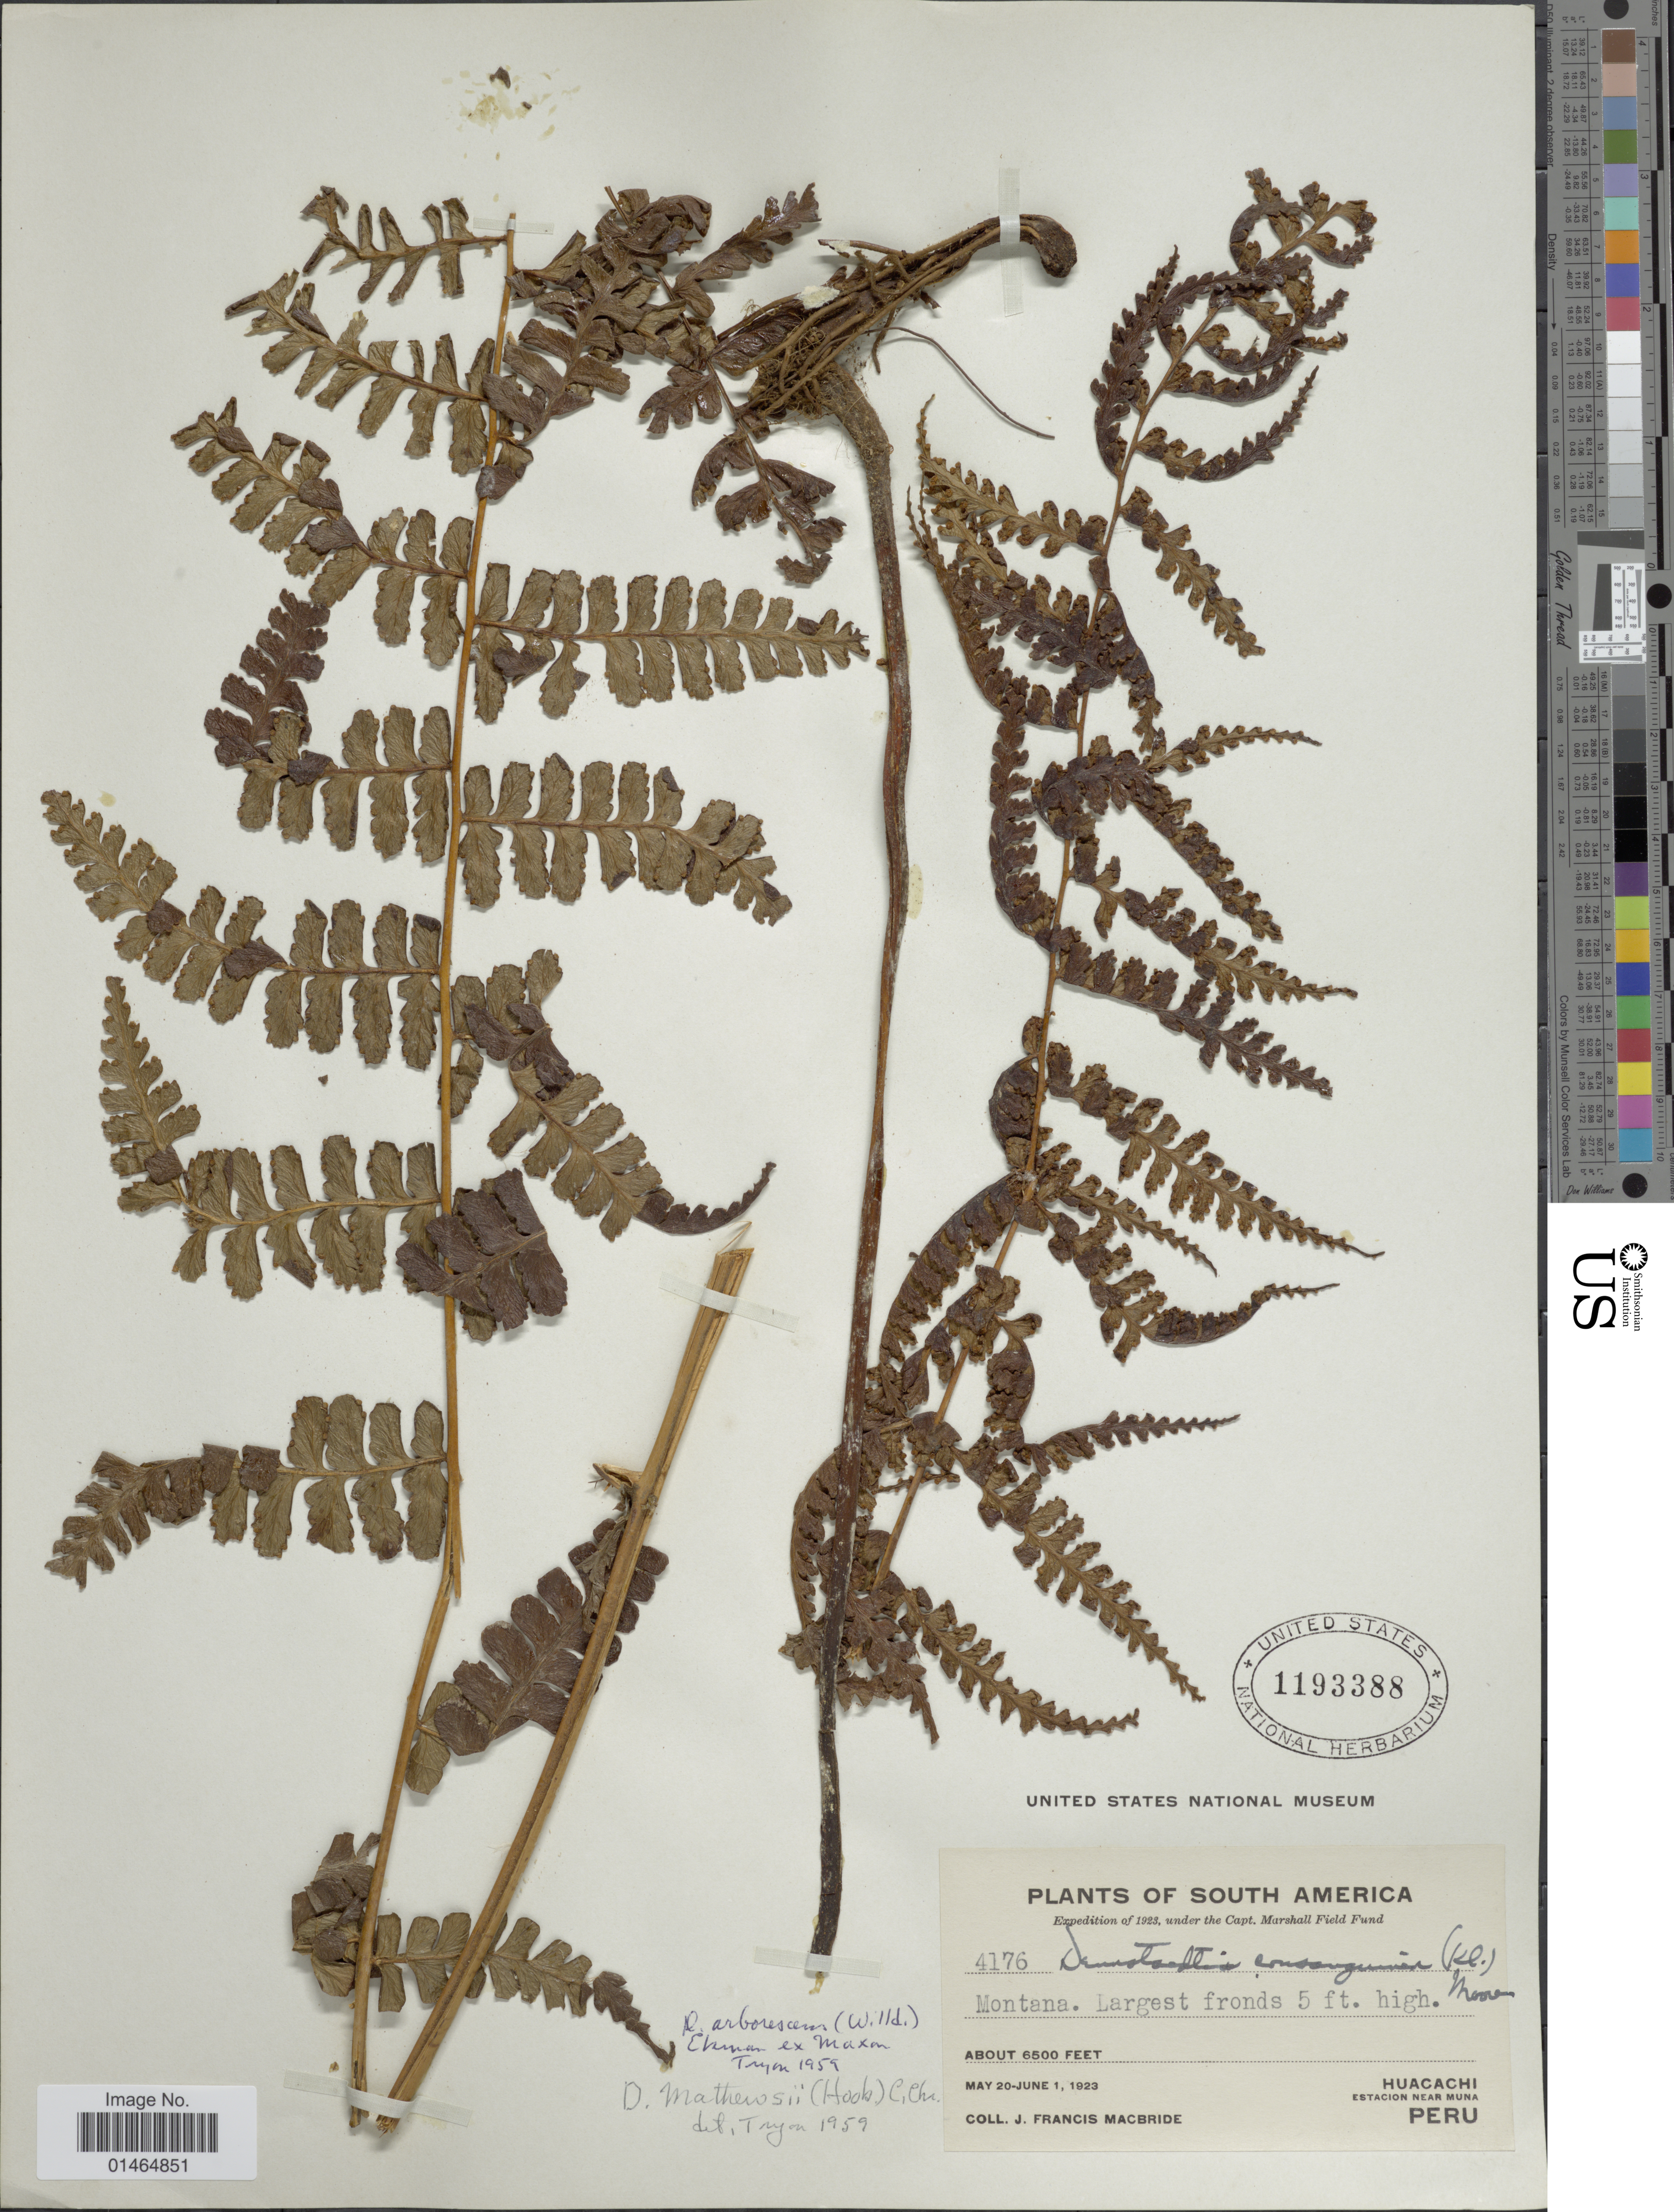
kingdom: Plantae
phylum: Tracheophyta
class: Polypodiopsida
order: Polypodiales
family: Dennstaedtiaceae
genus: Dennstaedtia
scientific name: Dennstaedtia matthewsii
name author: (Hook.) C. Chr.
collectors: J. F. Macbride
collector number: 4176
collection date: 1923-05-20/1923-06-01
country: Peru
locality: Montana. Huacachi. Estacion near Muna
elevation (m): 1981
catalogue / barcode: US 1193388